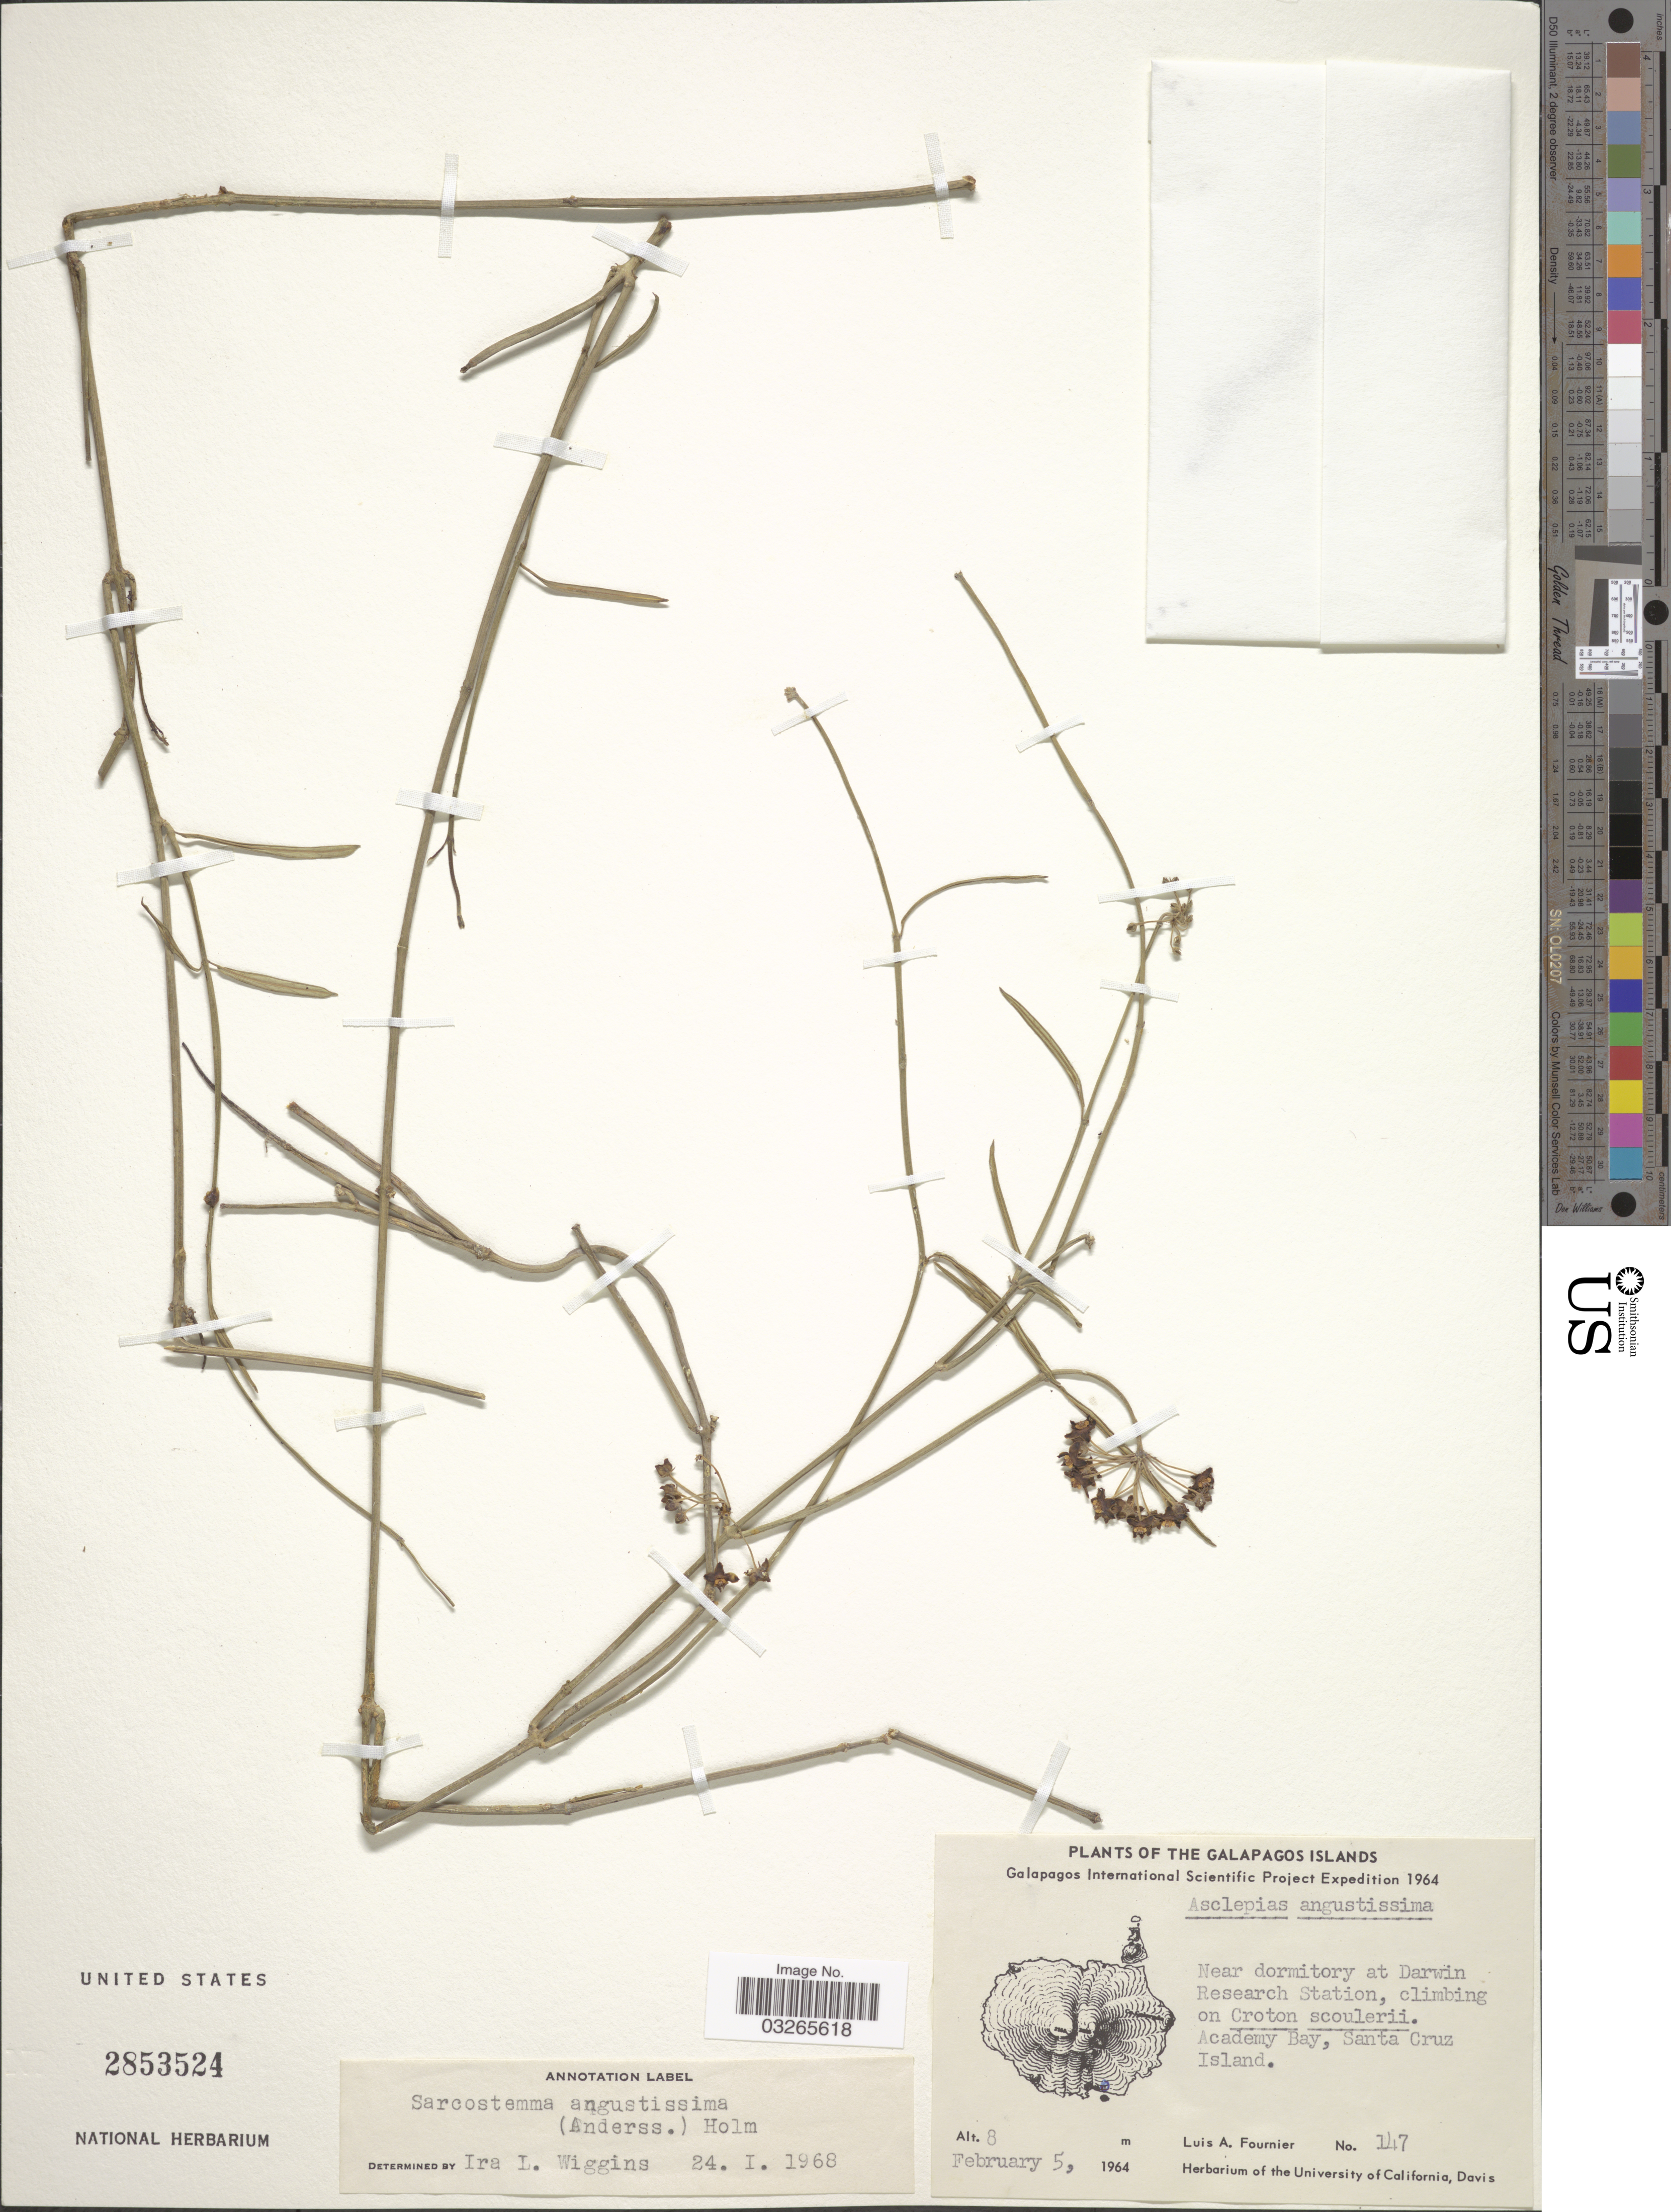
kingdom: Plantae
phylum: Tracheophyta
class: Magnoliopsida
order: Gentianales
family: Apocynaceae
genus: Sarcostemma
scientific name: Sarcostemma angustissimum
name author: (Andersson) R.W. Holm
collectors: L. A. Fournier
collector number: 147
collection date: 1964-02-05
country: Ecuador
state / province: Colón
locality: The Galapagos Islands, Academy Bay, Santa Cruz Island.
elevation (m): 8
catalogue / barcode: US 2853524